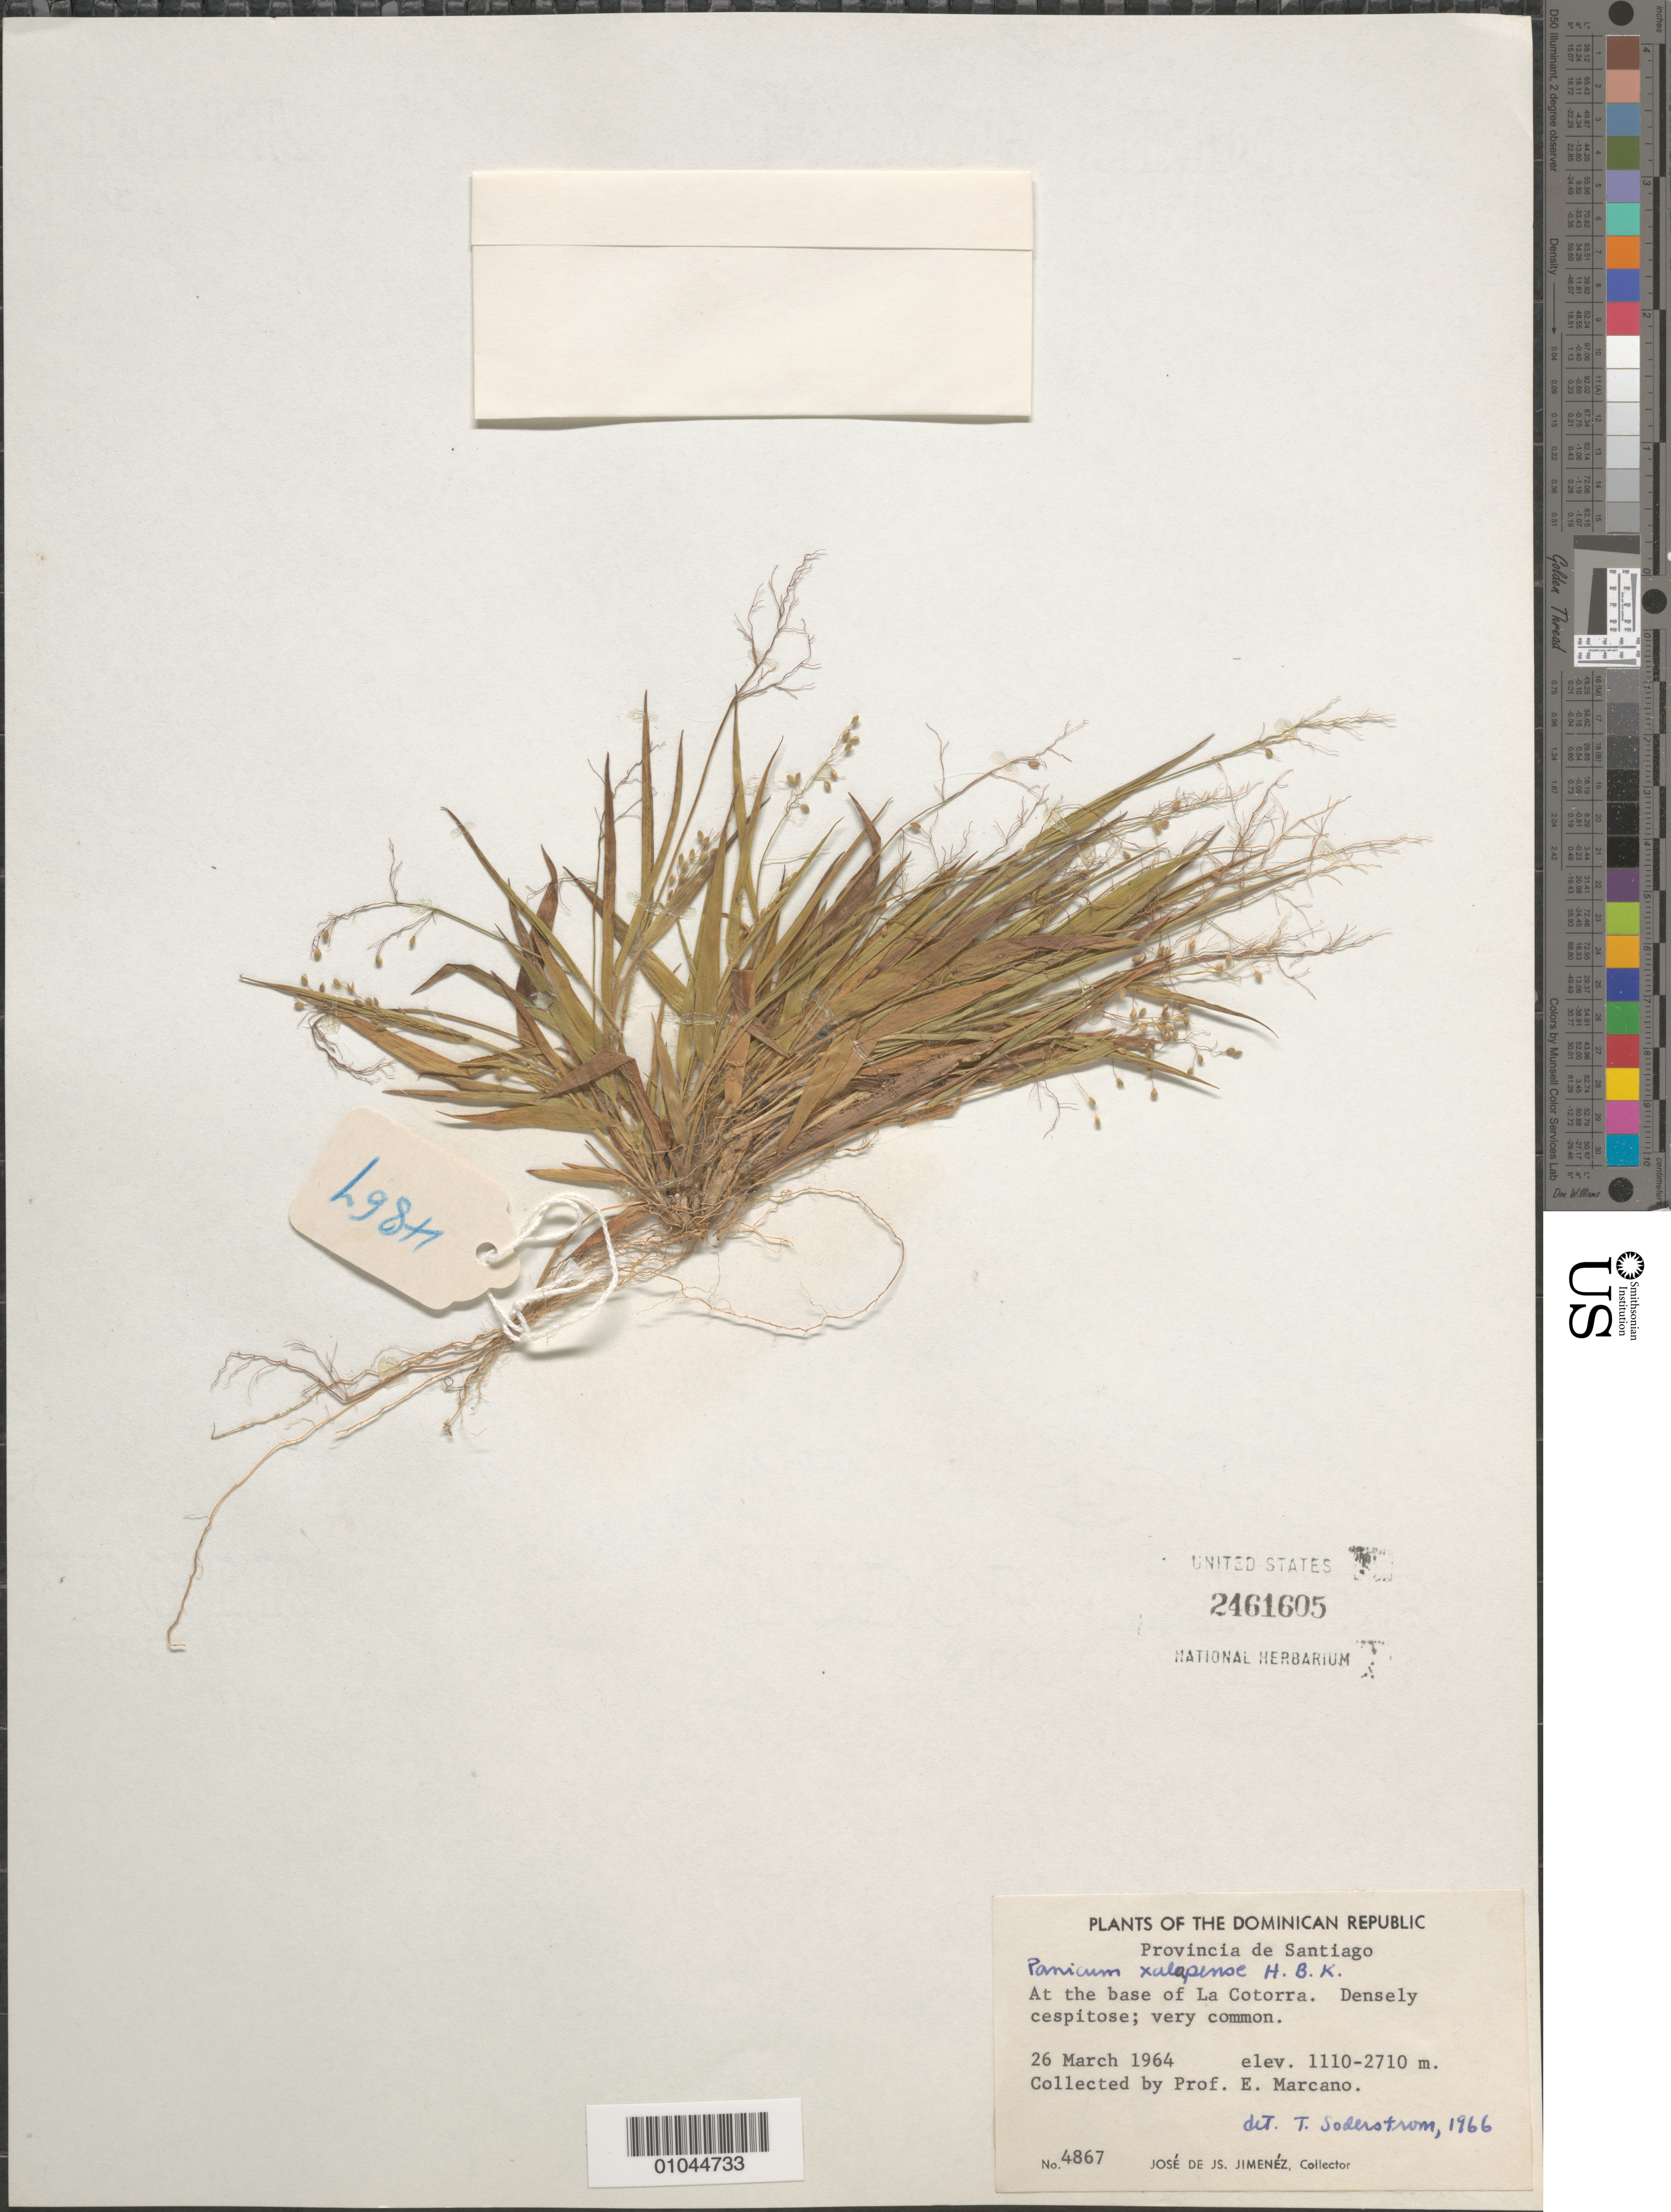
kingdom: Plantae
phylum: Tracheophyta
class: Liliopsida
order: Poales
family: Poaceae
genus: Panicum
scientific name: Panicum xalapense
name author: Kunth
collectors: J. J. Jiménez Almonte & E. J. Marcano F.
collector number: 4867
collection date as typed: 26 Mar 1964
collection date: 1964-03-26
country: Dominican Republic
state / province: Santiago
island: Hispaniola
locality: At the base of La Cotorra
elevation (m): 1100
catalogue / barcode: US 2461605